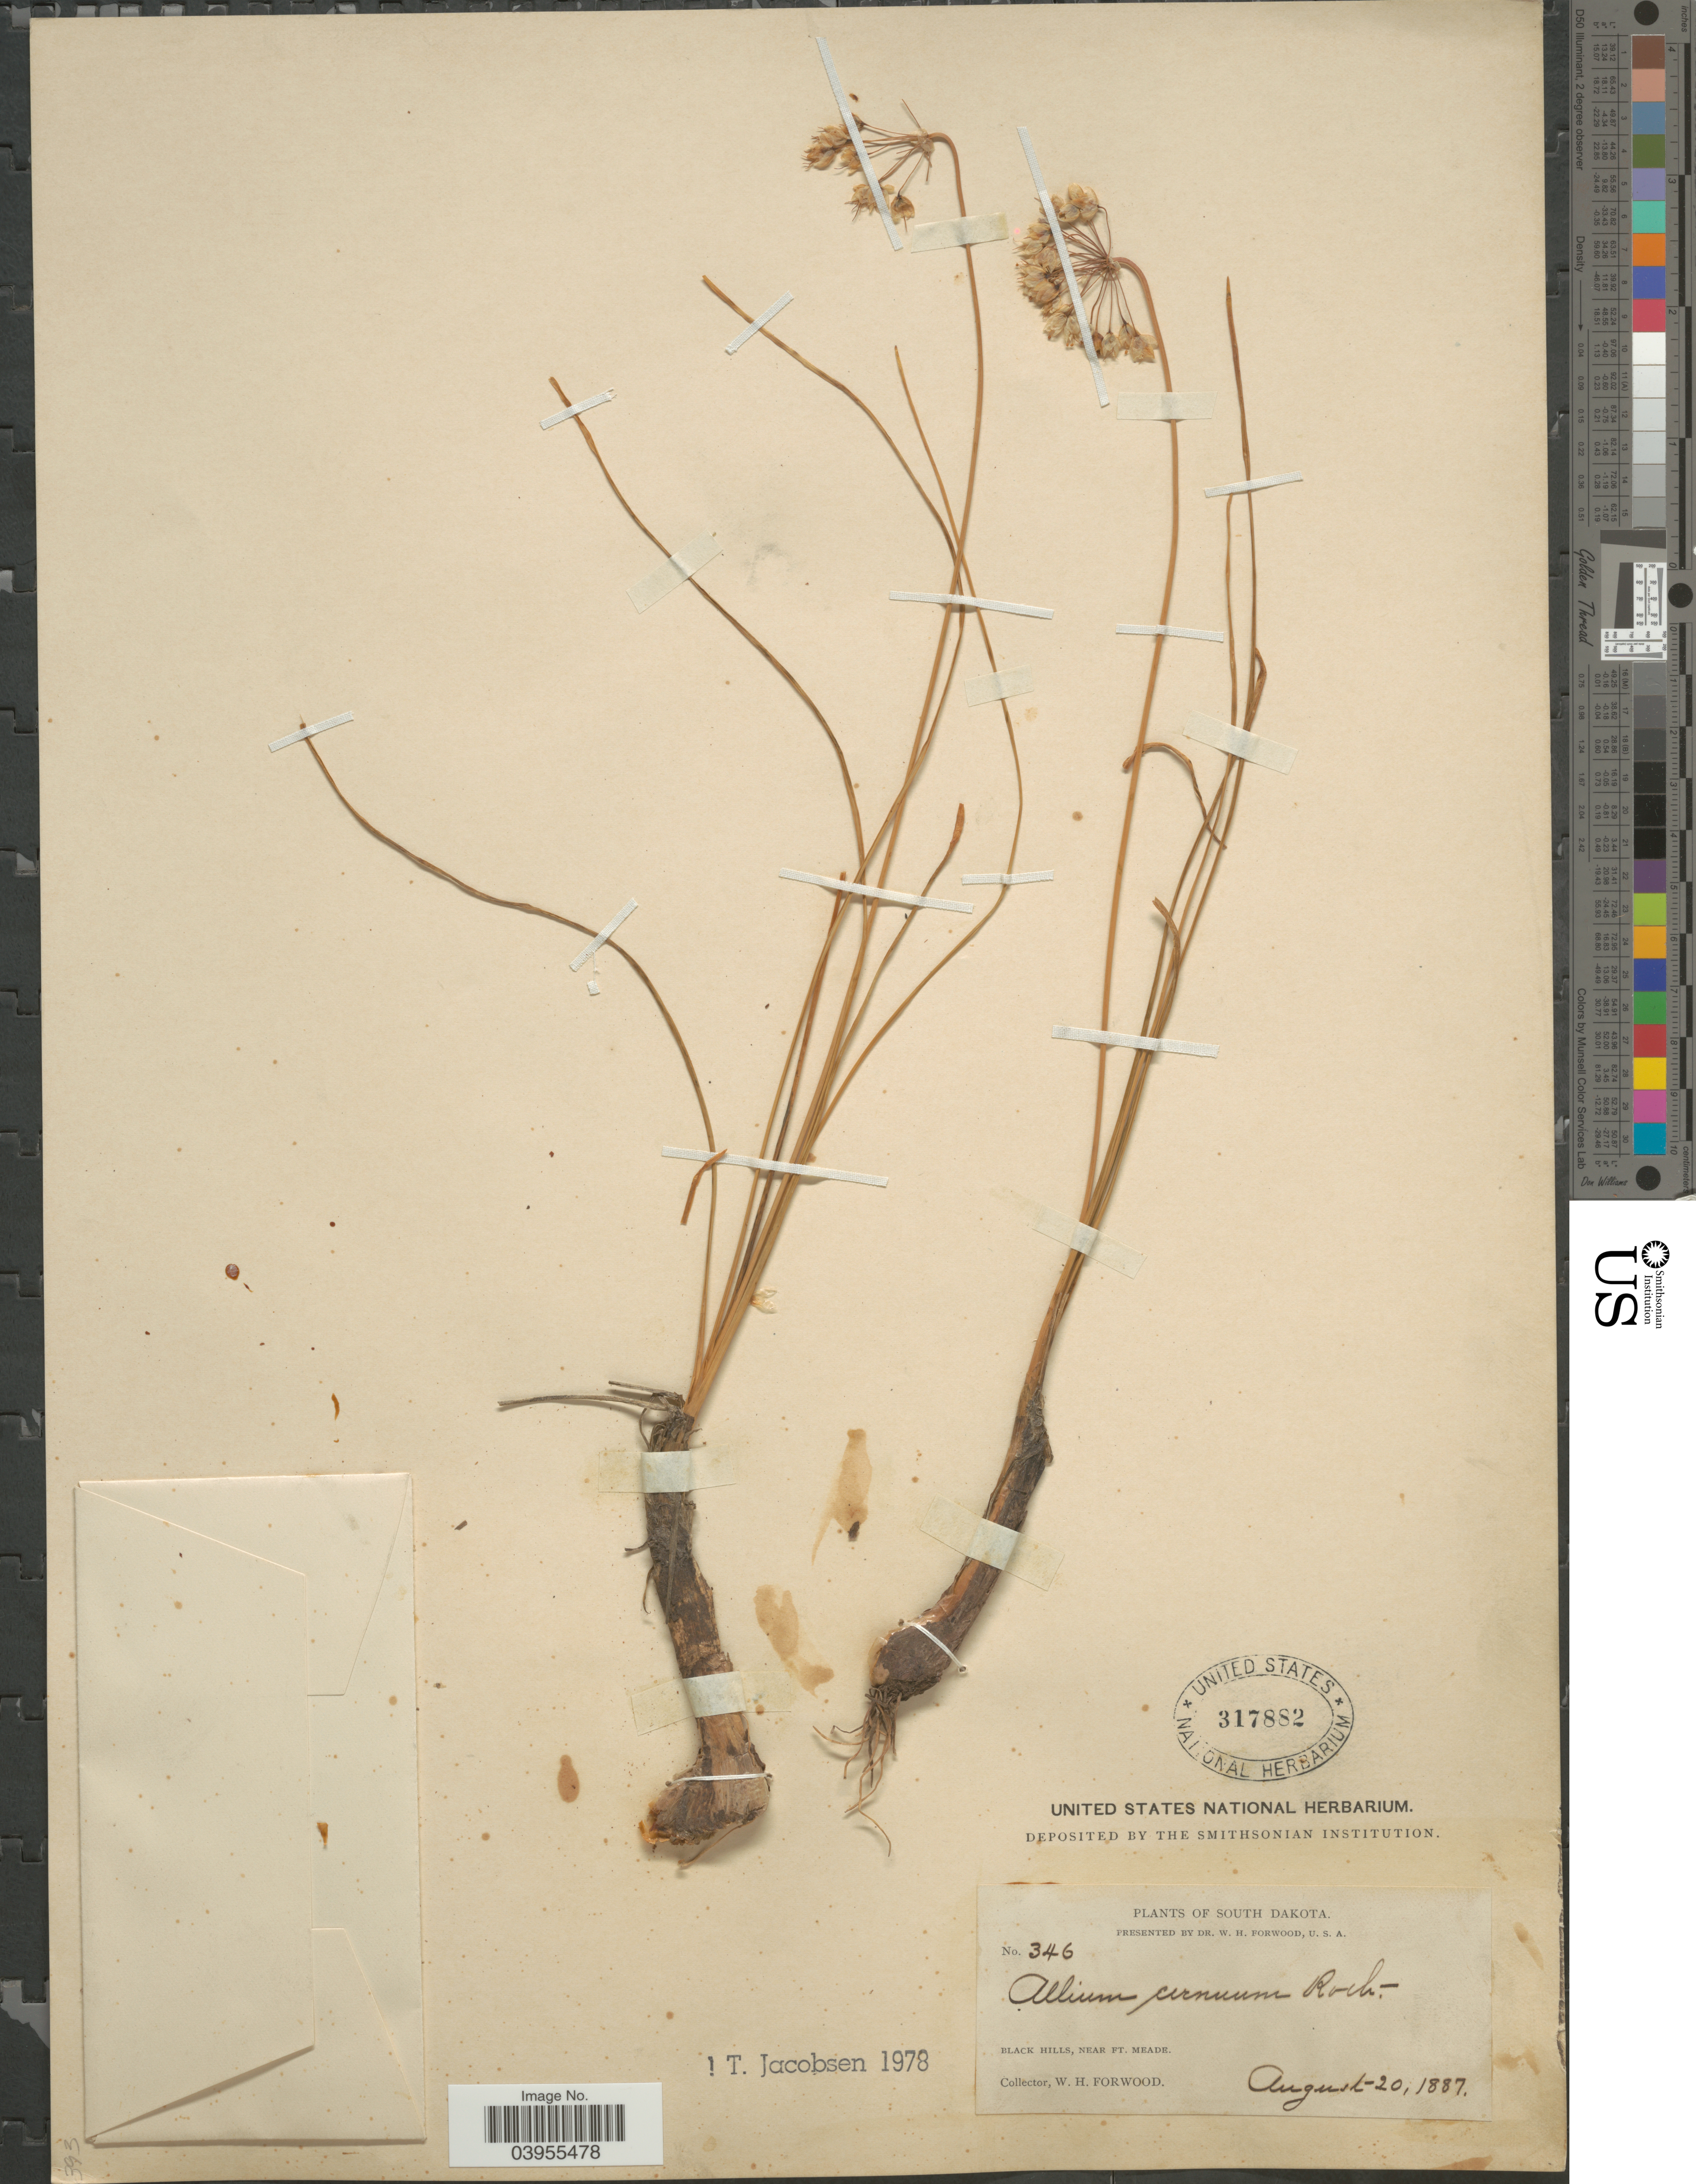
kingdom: Plantae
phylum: Tracheophyta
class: Liliopsida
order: Asparagales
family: Amaryllidaceae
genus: Allium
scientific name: Allium cernuum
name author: Roth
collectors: W. Forwood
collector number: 346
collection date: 1887-08-20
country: United States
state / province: South Dakota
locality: Black Hills, near Ft. Meade.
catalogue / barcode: US 317882